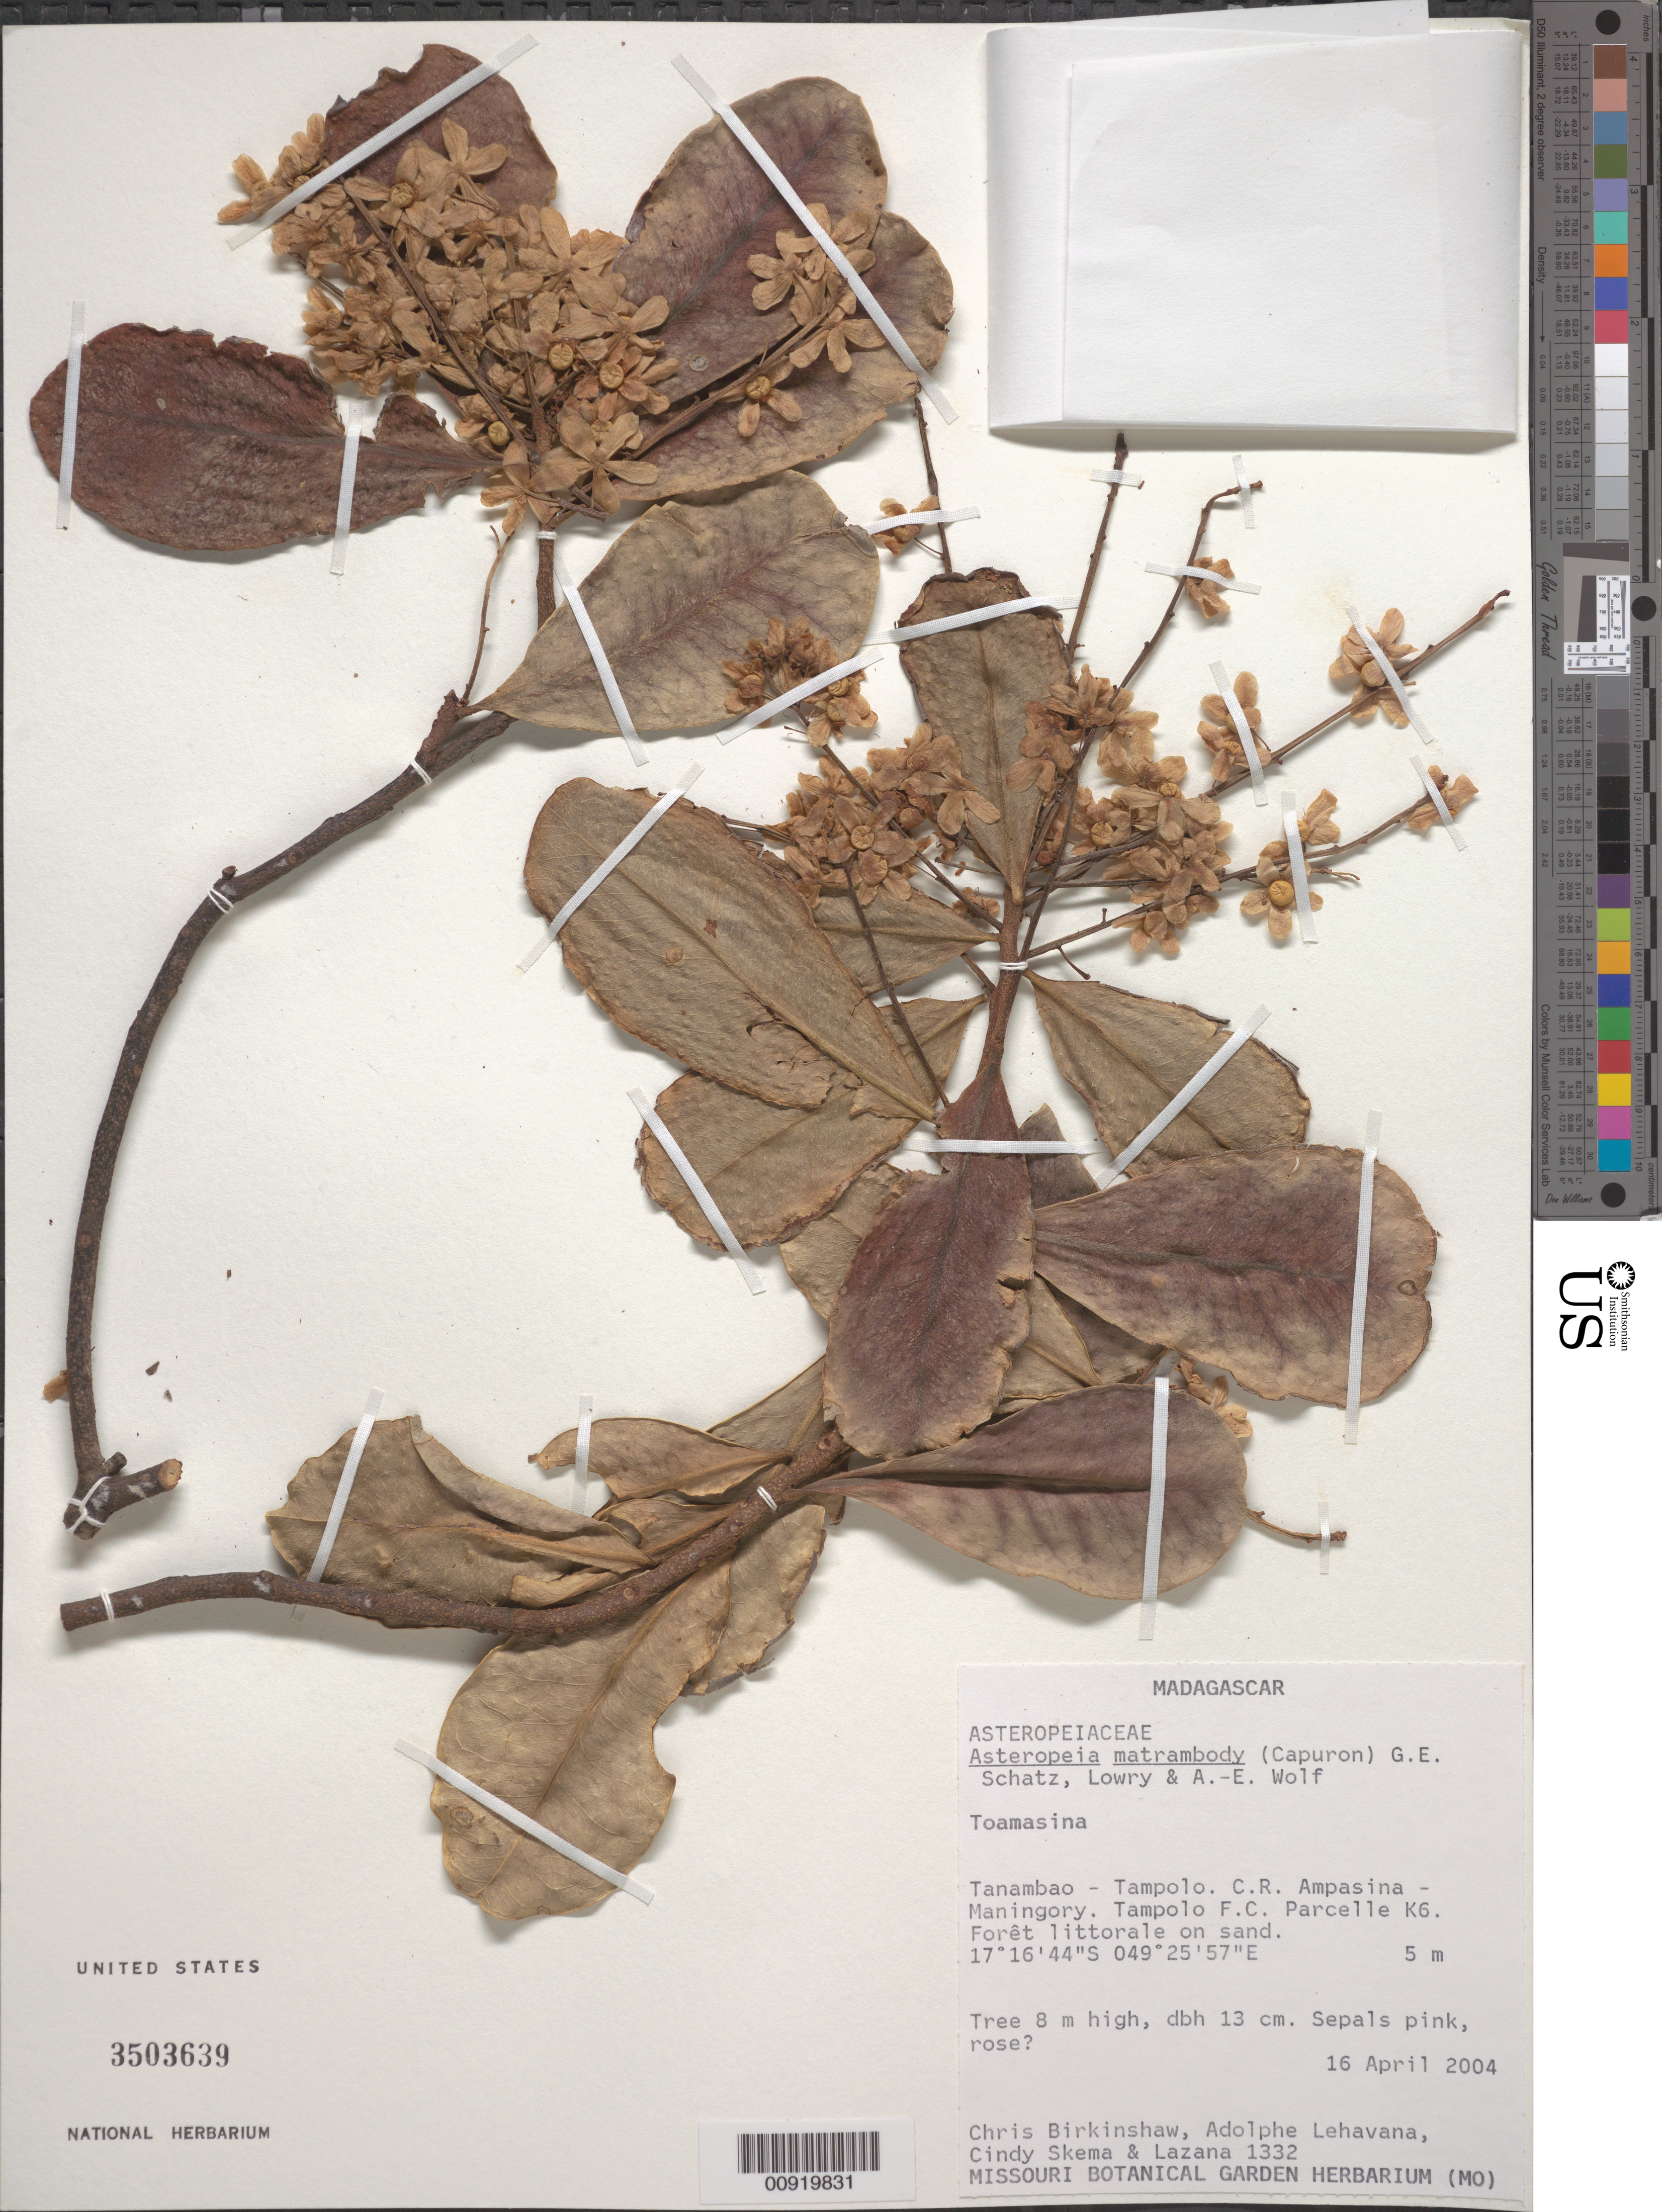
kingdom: Plantae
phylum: Tracheophyta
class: Magnoliopsida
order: Caryophyllales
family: Asteropeiaceae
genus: Asteropeia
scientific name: Asteropeia matrambody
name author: (Capuron)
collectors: C. R. Birkinshaw, A. Lehavana, C. Skema & Lazana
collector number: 1332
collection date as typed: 16 Apr 2004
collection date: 2004-04-16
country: Madagascar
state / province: Analanjirofo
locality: Tanambao - Tampolo. C.R. Ampasina - Maningory. Tampolo F.C. Parcelle K6.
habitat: Forêt littorale on sand.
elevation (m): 5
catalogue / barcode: US 3503639